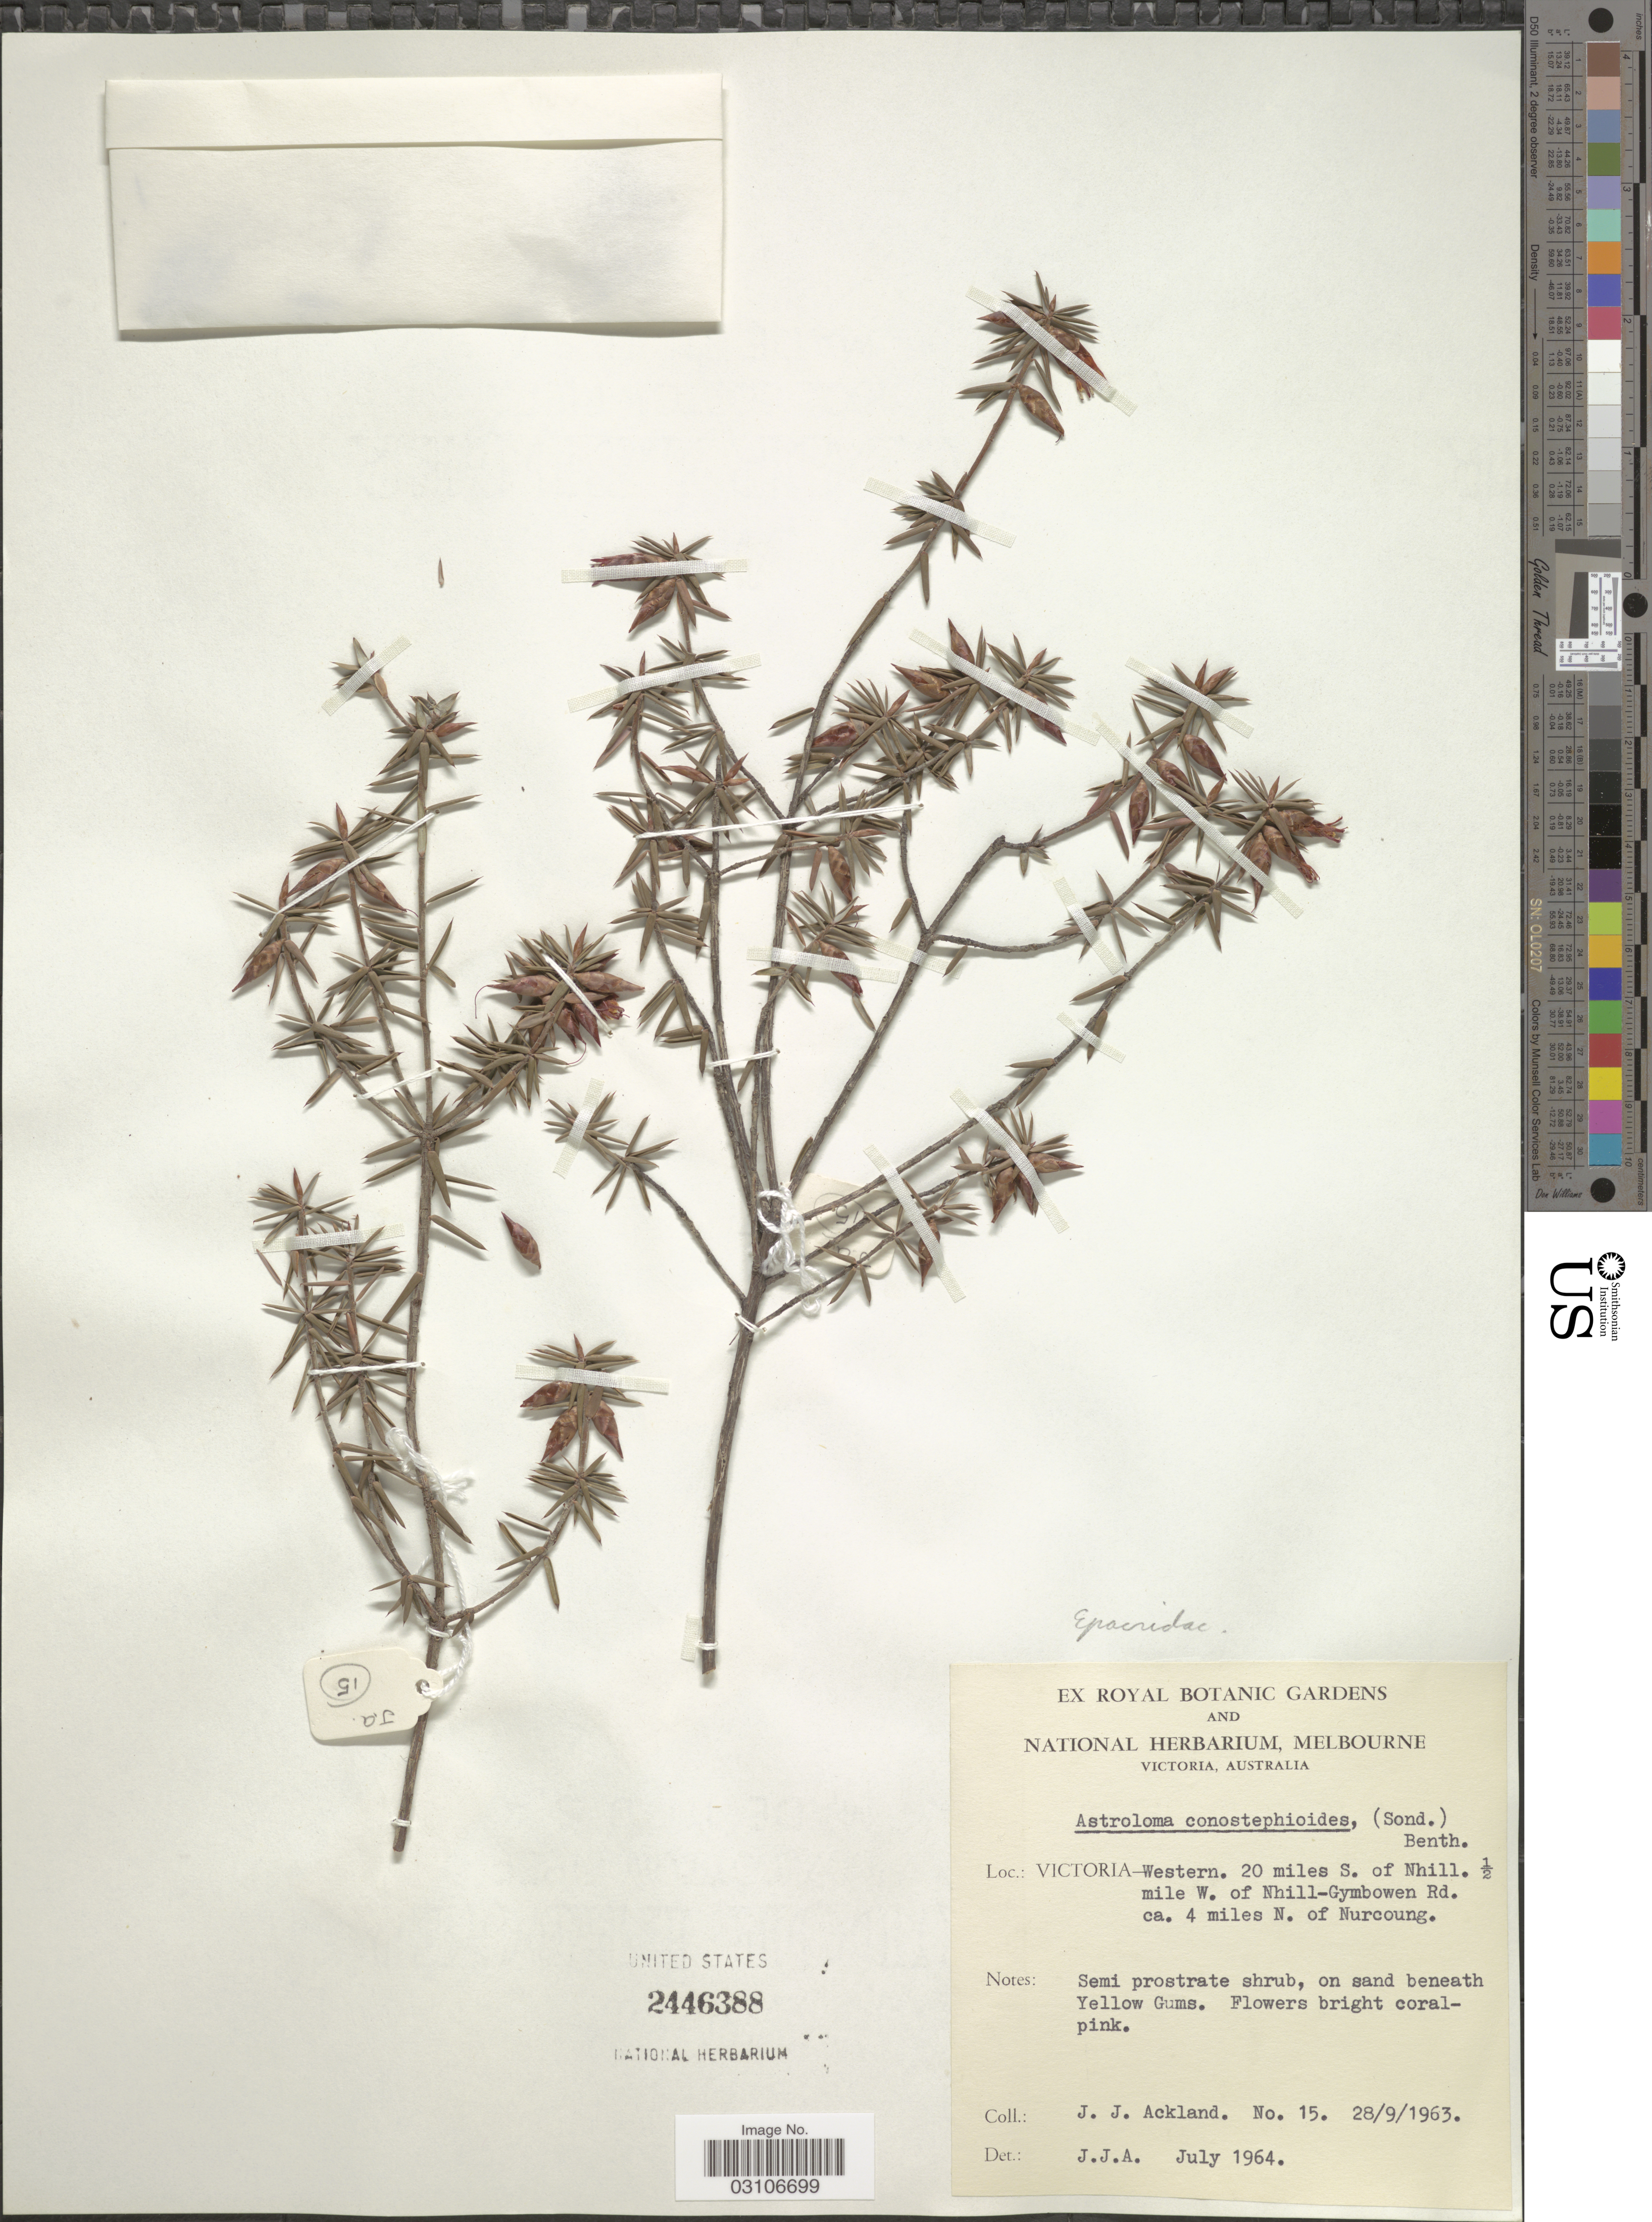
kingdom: Plantae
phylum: Tracheophyta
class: Magnoliopsida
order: Ericales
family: Ericaceae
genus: Astroloma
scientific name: Astroloma conostephioides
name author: F. Muell. ex Benth.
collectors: J. J. Ackland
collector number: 15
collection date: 1963-09-28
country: Australia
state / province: Victoria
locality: Victoria - Western. 20 miles S. of Nhill. ½ mile W. of Nhill-Gymbowen Rd. ca. 4 miles N. of Nurcoung, on sand beneath Yellow Gums.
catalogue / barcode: US 2446388